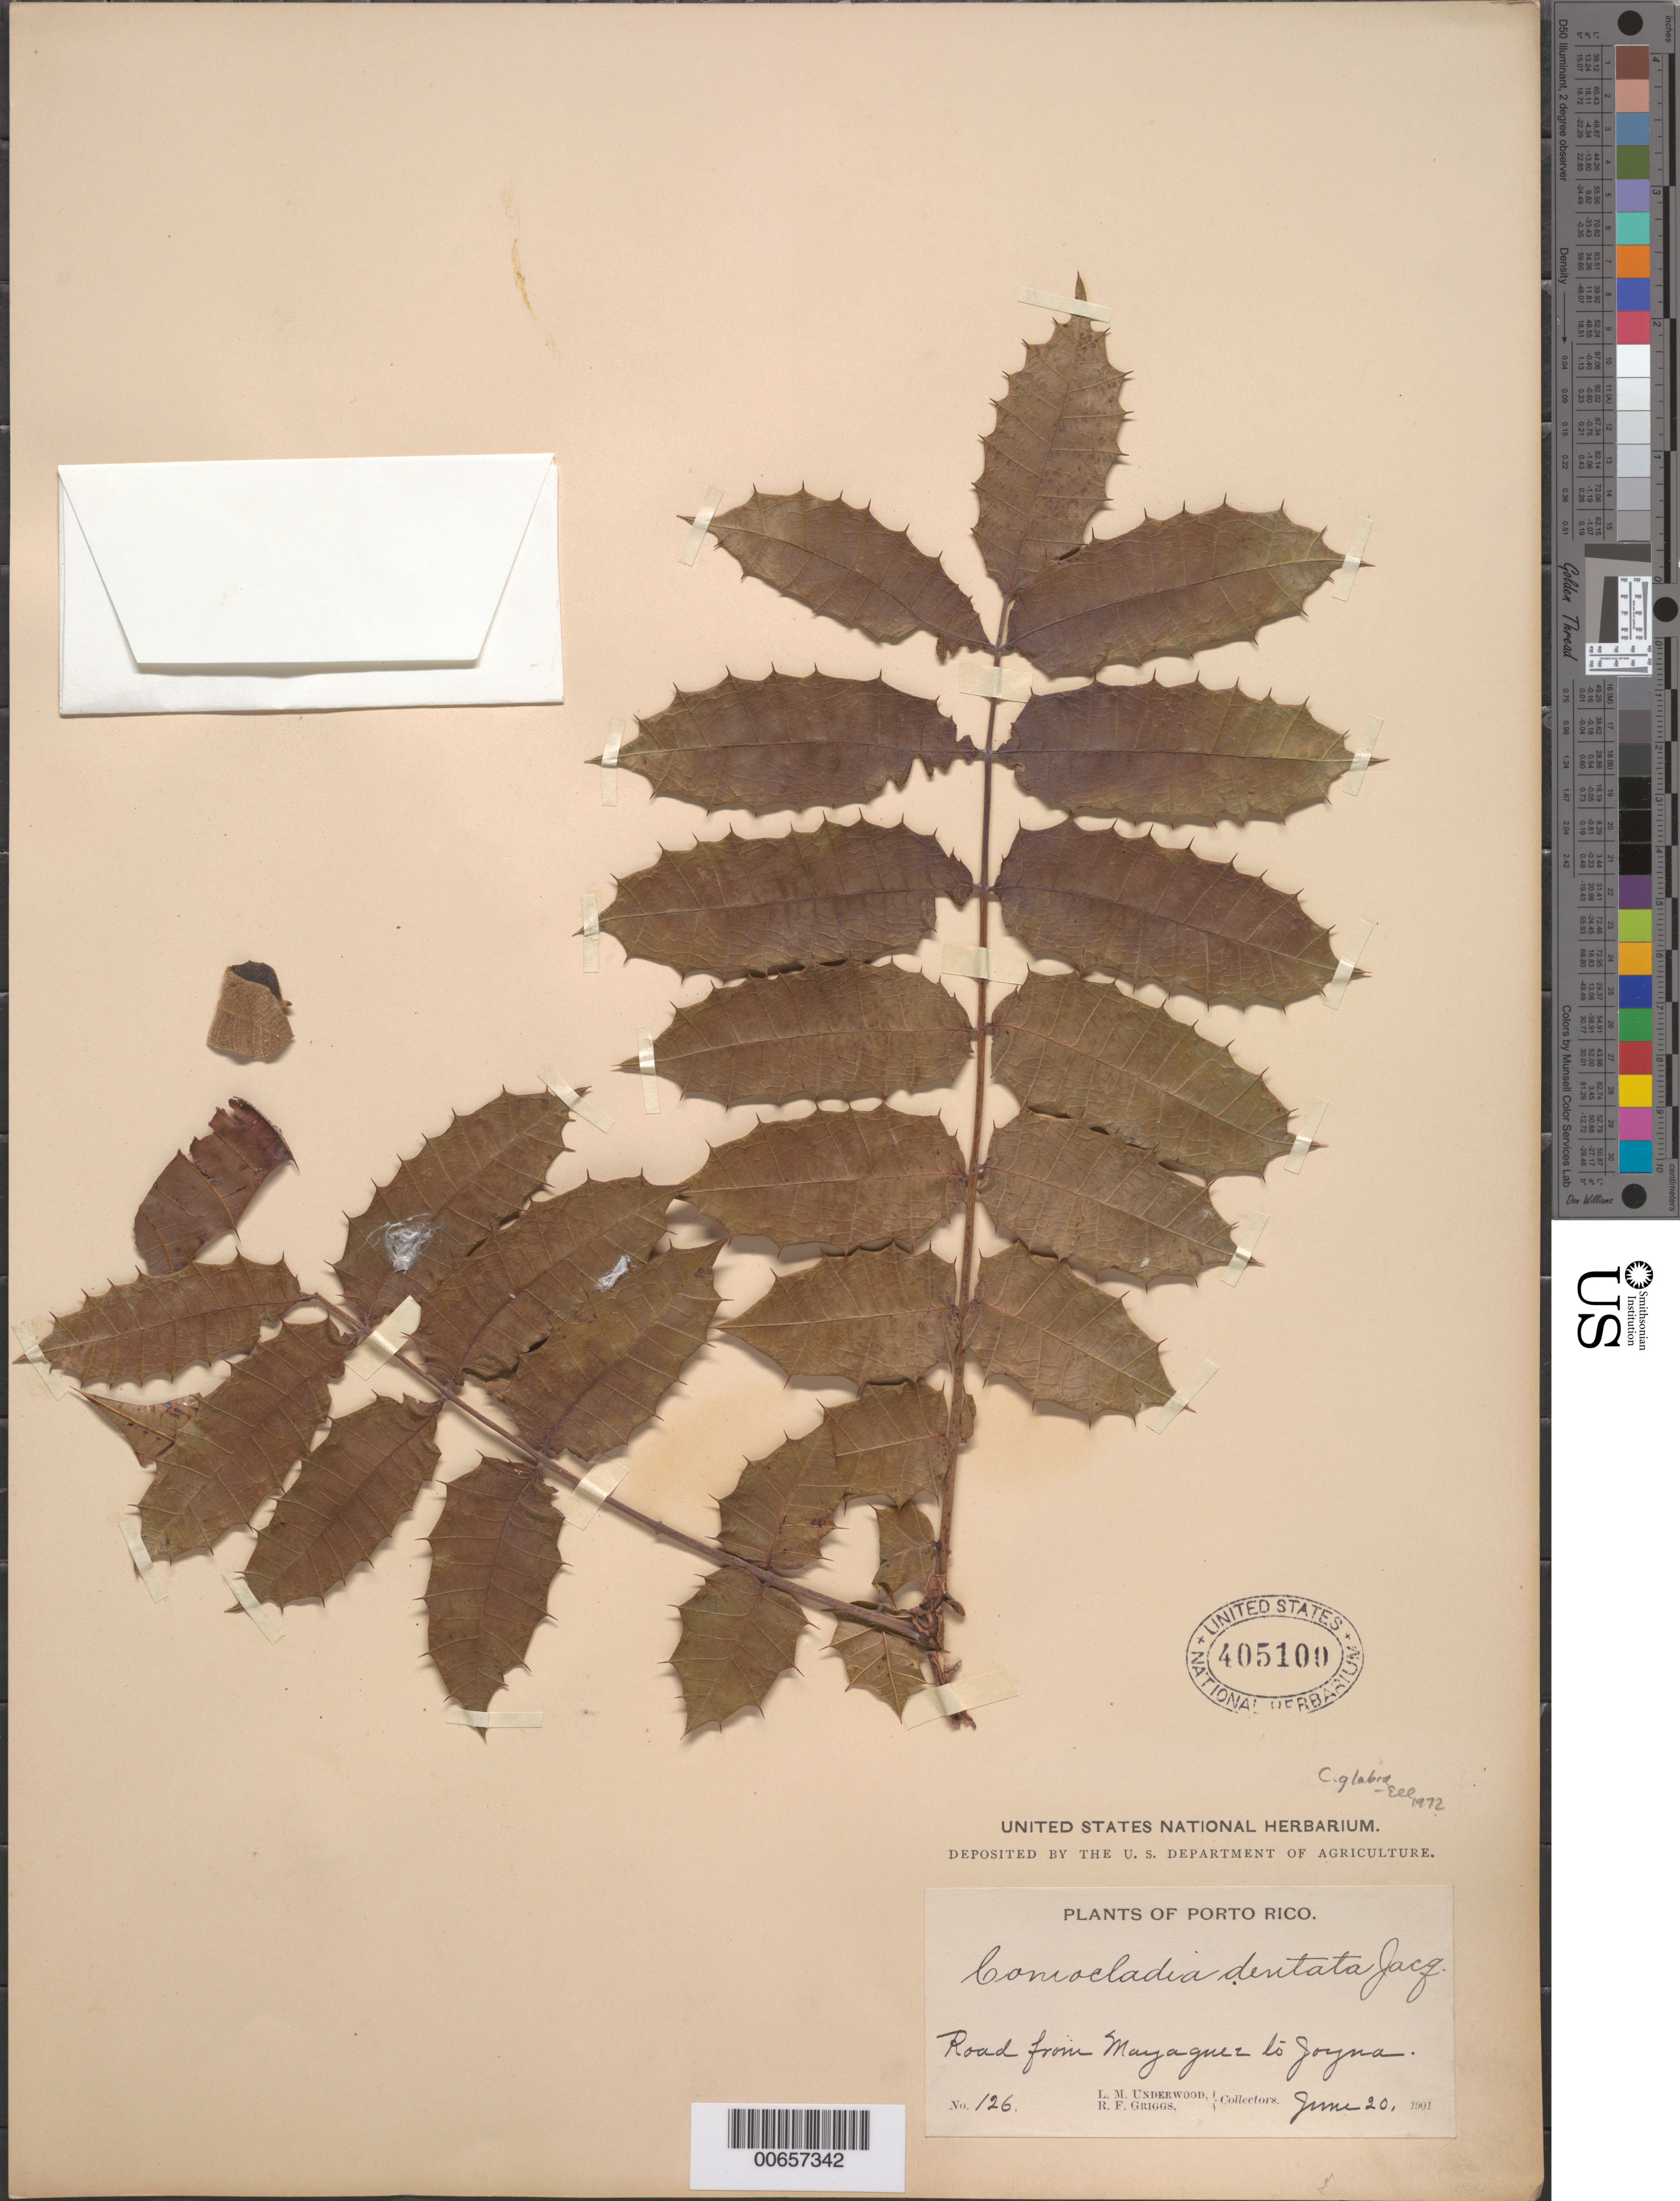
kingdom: Plantae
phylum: Tracheophyta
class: Magnoliopsida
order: Sapindales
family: Anacardiaceae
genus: Comocladia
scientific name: Comocladia glabra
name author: (Schult.) Spreng.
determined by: Little, Elbert L., Jr., (FSSR), United States Department of Agriculture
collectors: L. M. Underwood & R. F. Griggs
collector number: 126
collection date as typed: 20 Jun 1901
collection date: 1901-06-20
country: Puerto Rico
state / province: Mayagüez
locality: Mayaguez to Joyua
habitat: Road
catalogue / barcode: US 405100